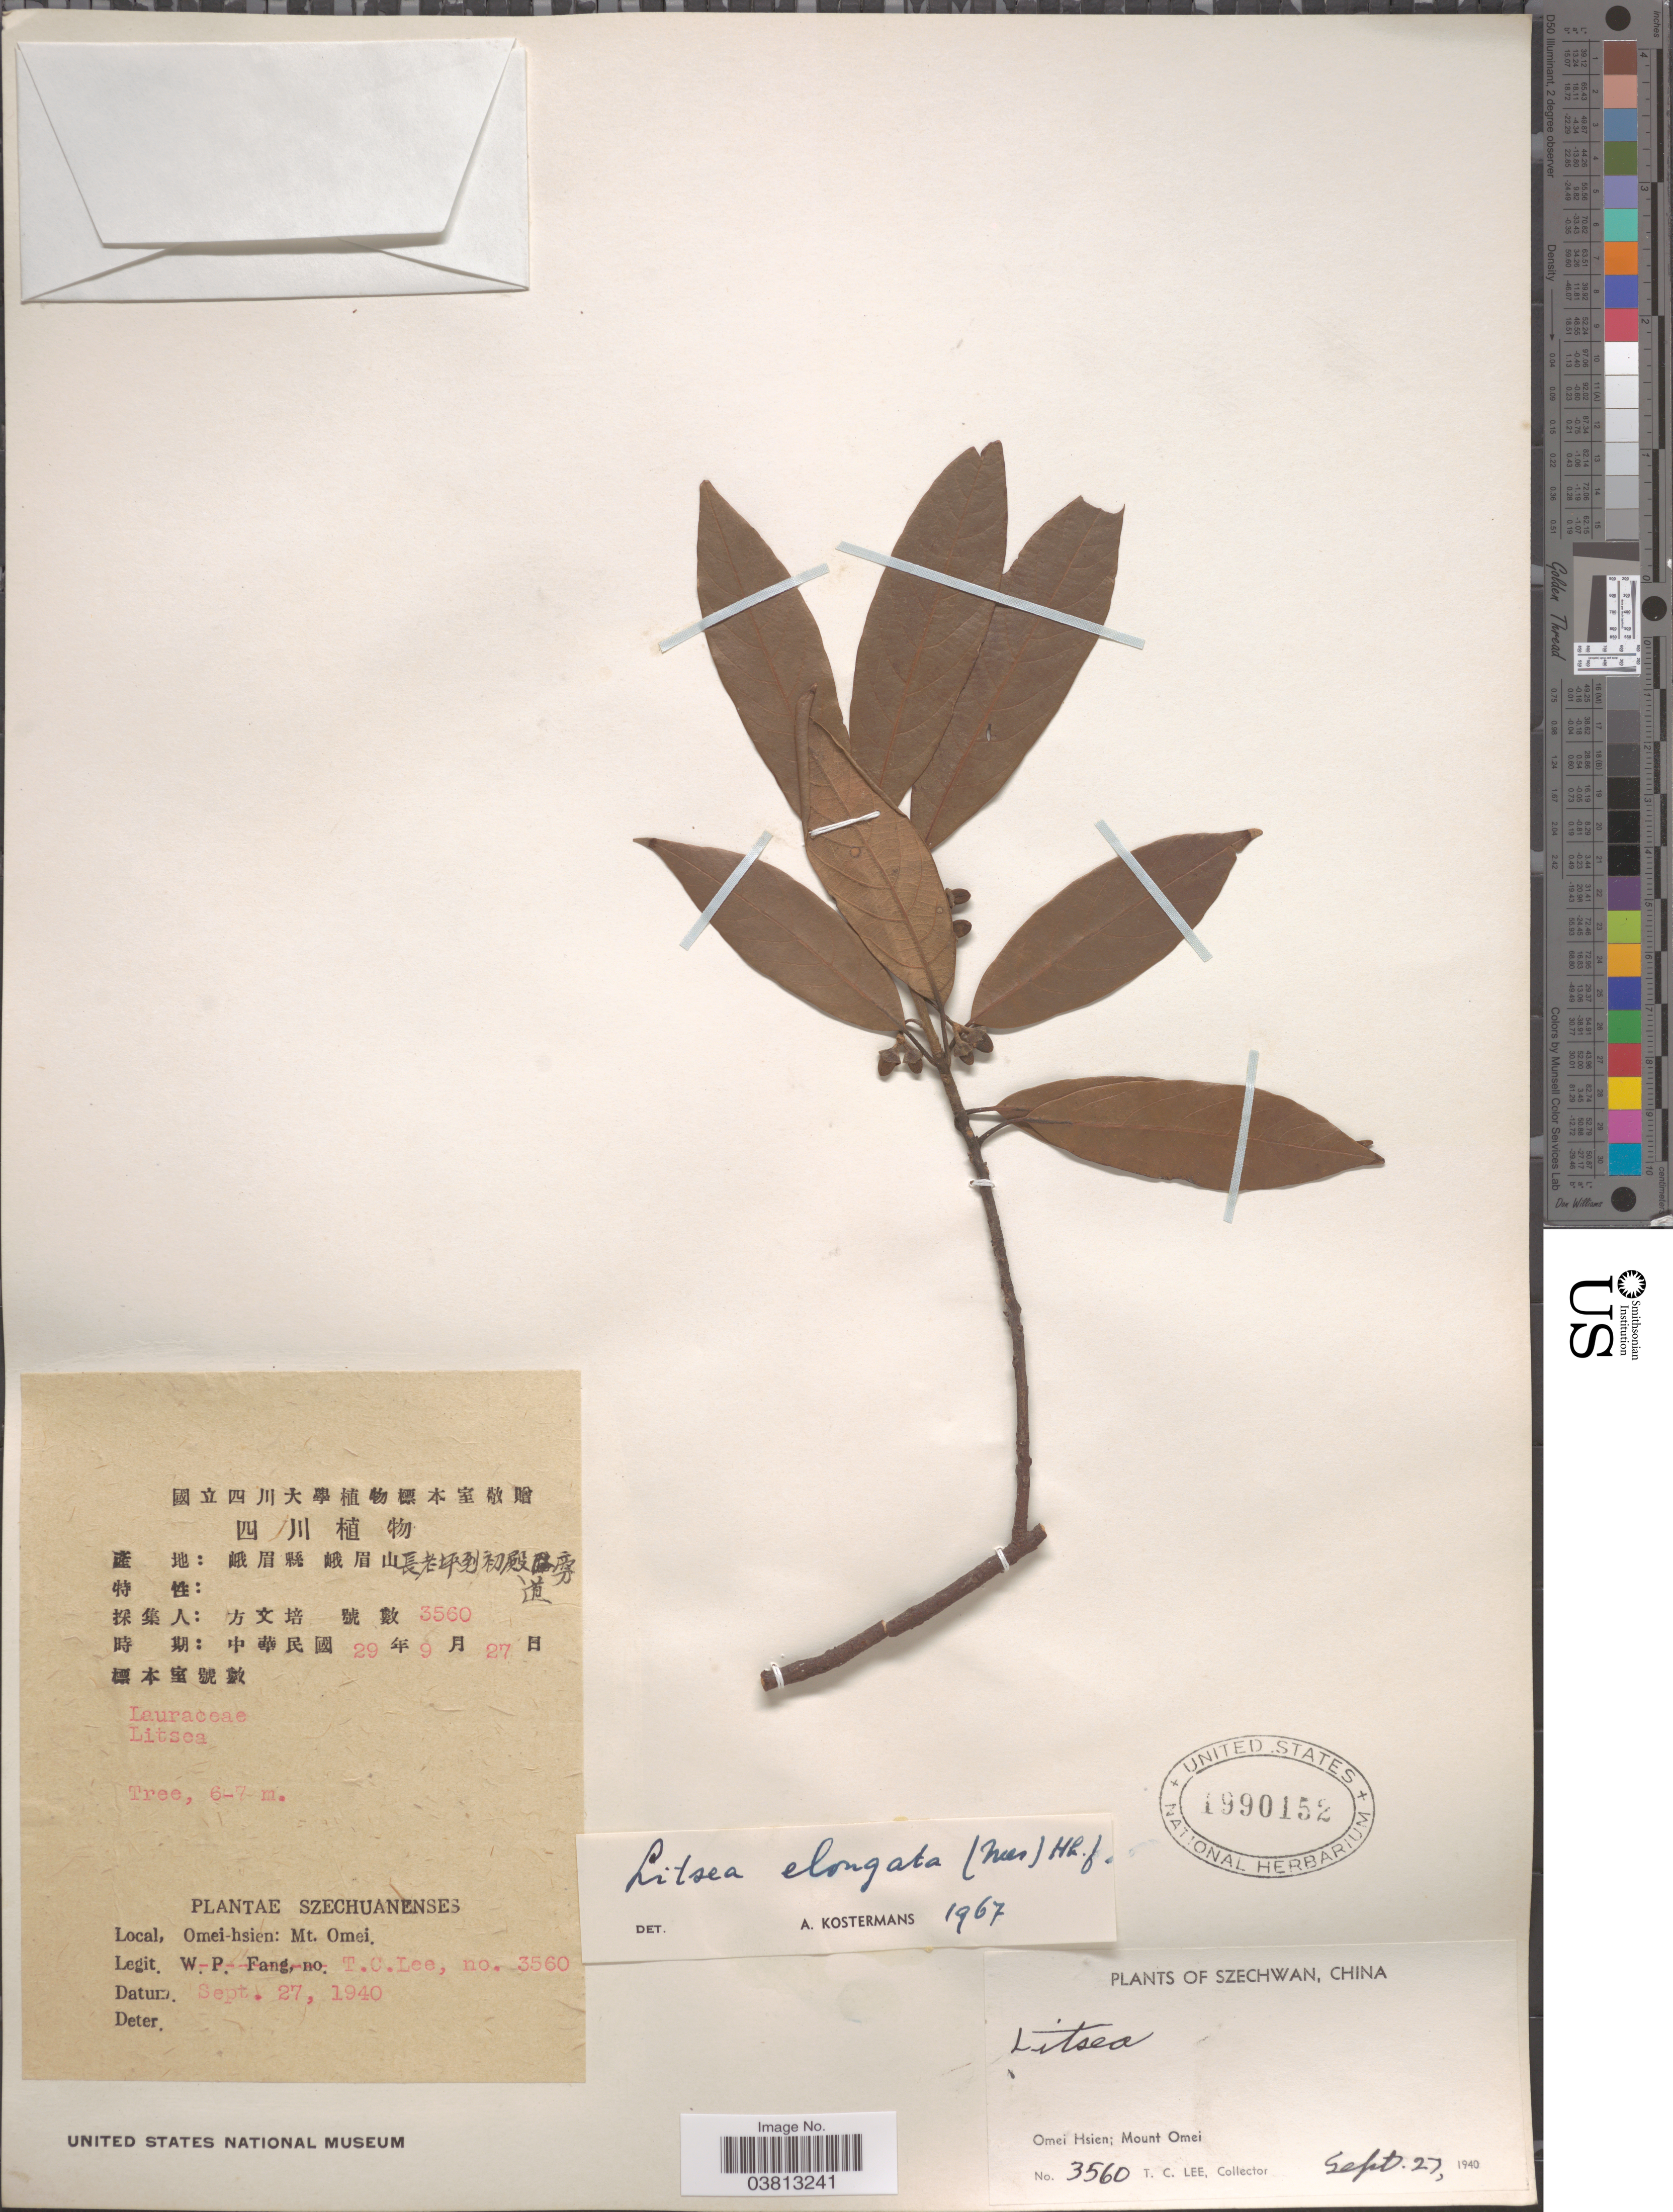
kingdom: Plantae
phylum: Tracheophyta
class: Magnoliopsida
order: Laurales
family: Lauraceae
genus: Litsea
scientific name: Litsea elongata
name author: (Nees) Hook. f.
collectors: T. Lee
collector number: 3560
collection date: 1940-09-27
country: China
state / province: Sichuan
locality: Szechwan. Omei Hsien; Mount Omei.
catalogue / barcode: US 1990152